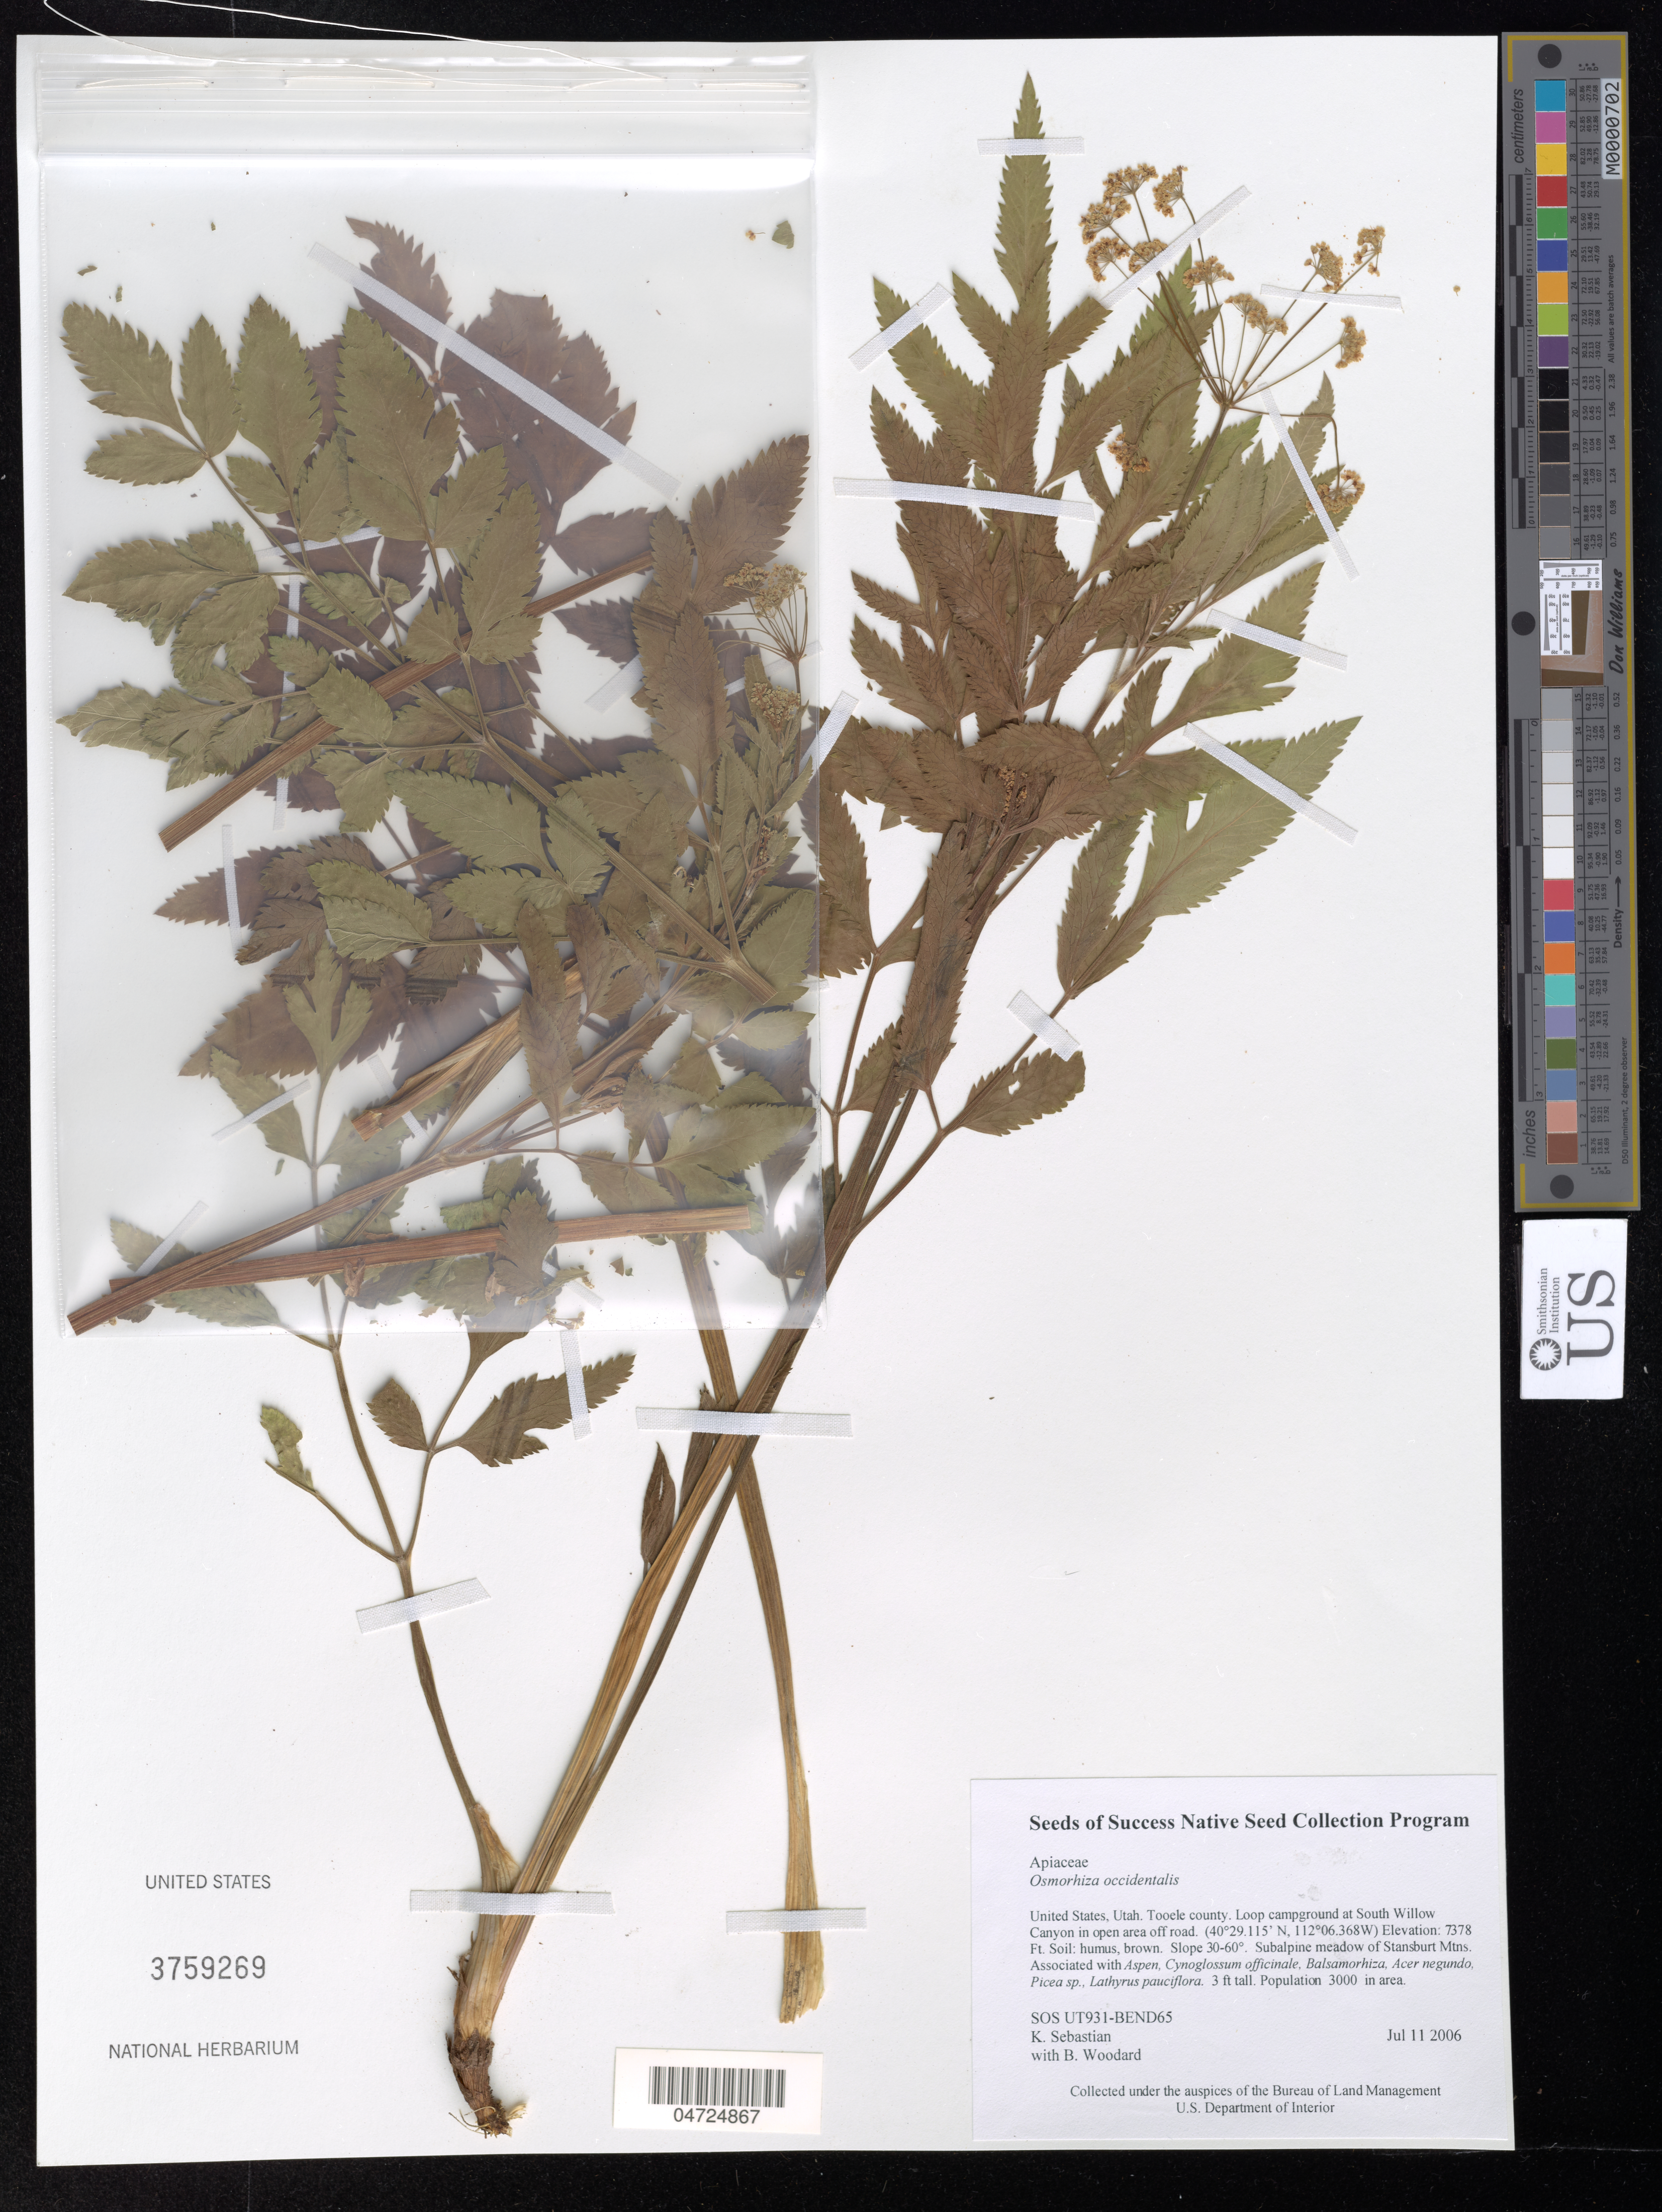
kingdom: Plantae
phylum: Tracheophyta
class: Magnoliopsida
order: Apiales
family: Apiaceae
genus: Osmorhiza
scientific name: Osmorhiza occidentalis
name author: (Nutt.) Torr.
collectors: K. Sebastian & B. Woodard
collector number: SOS UT931-BEND65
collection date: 2006-07-11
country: United States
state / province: Utah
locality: Tooele county. Loop campground at South Willow Canyon in open area off road.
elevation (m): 2249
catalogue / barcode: US 3759269